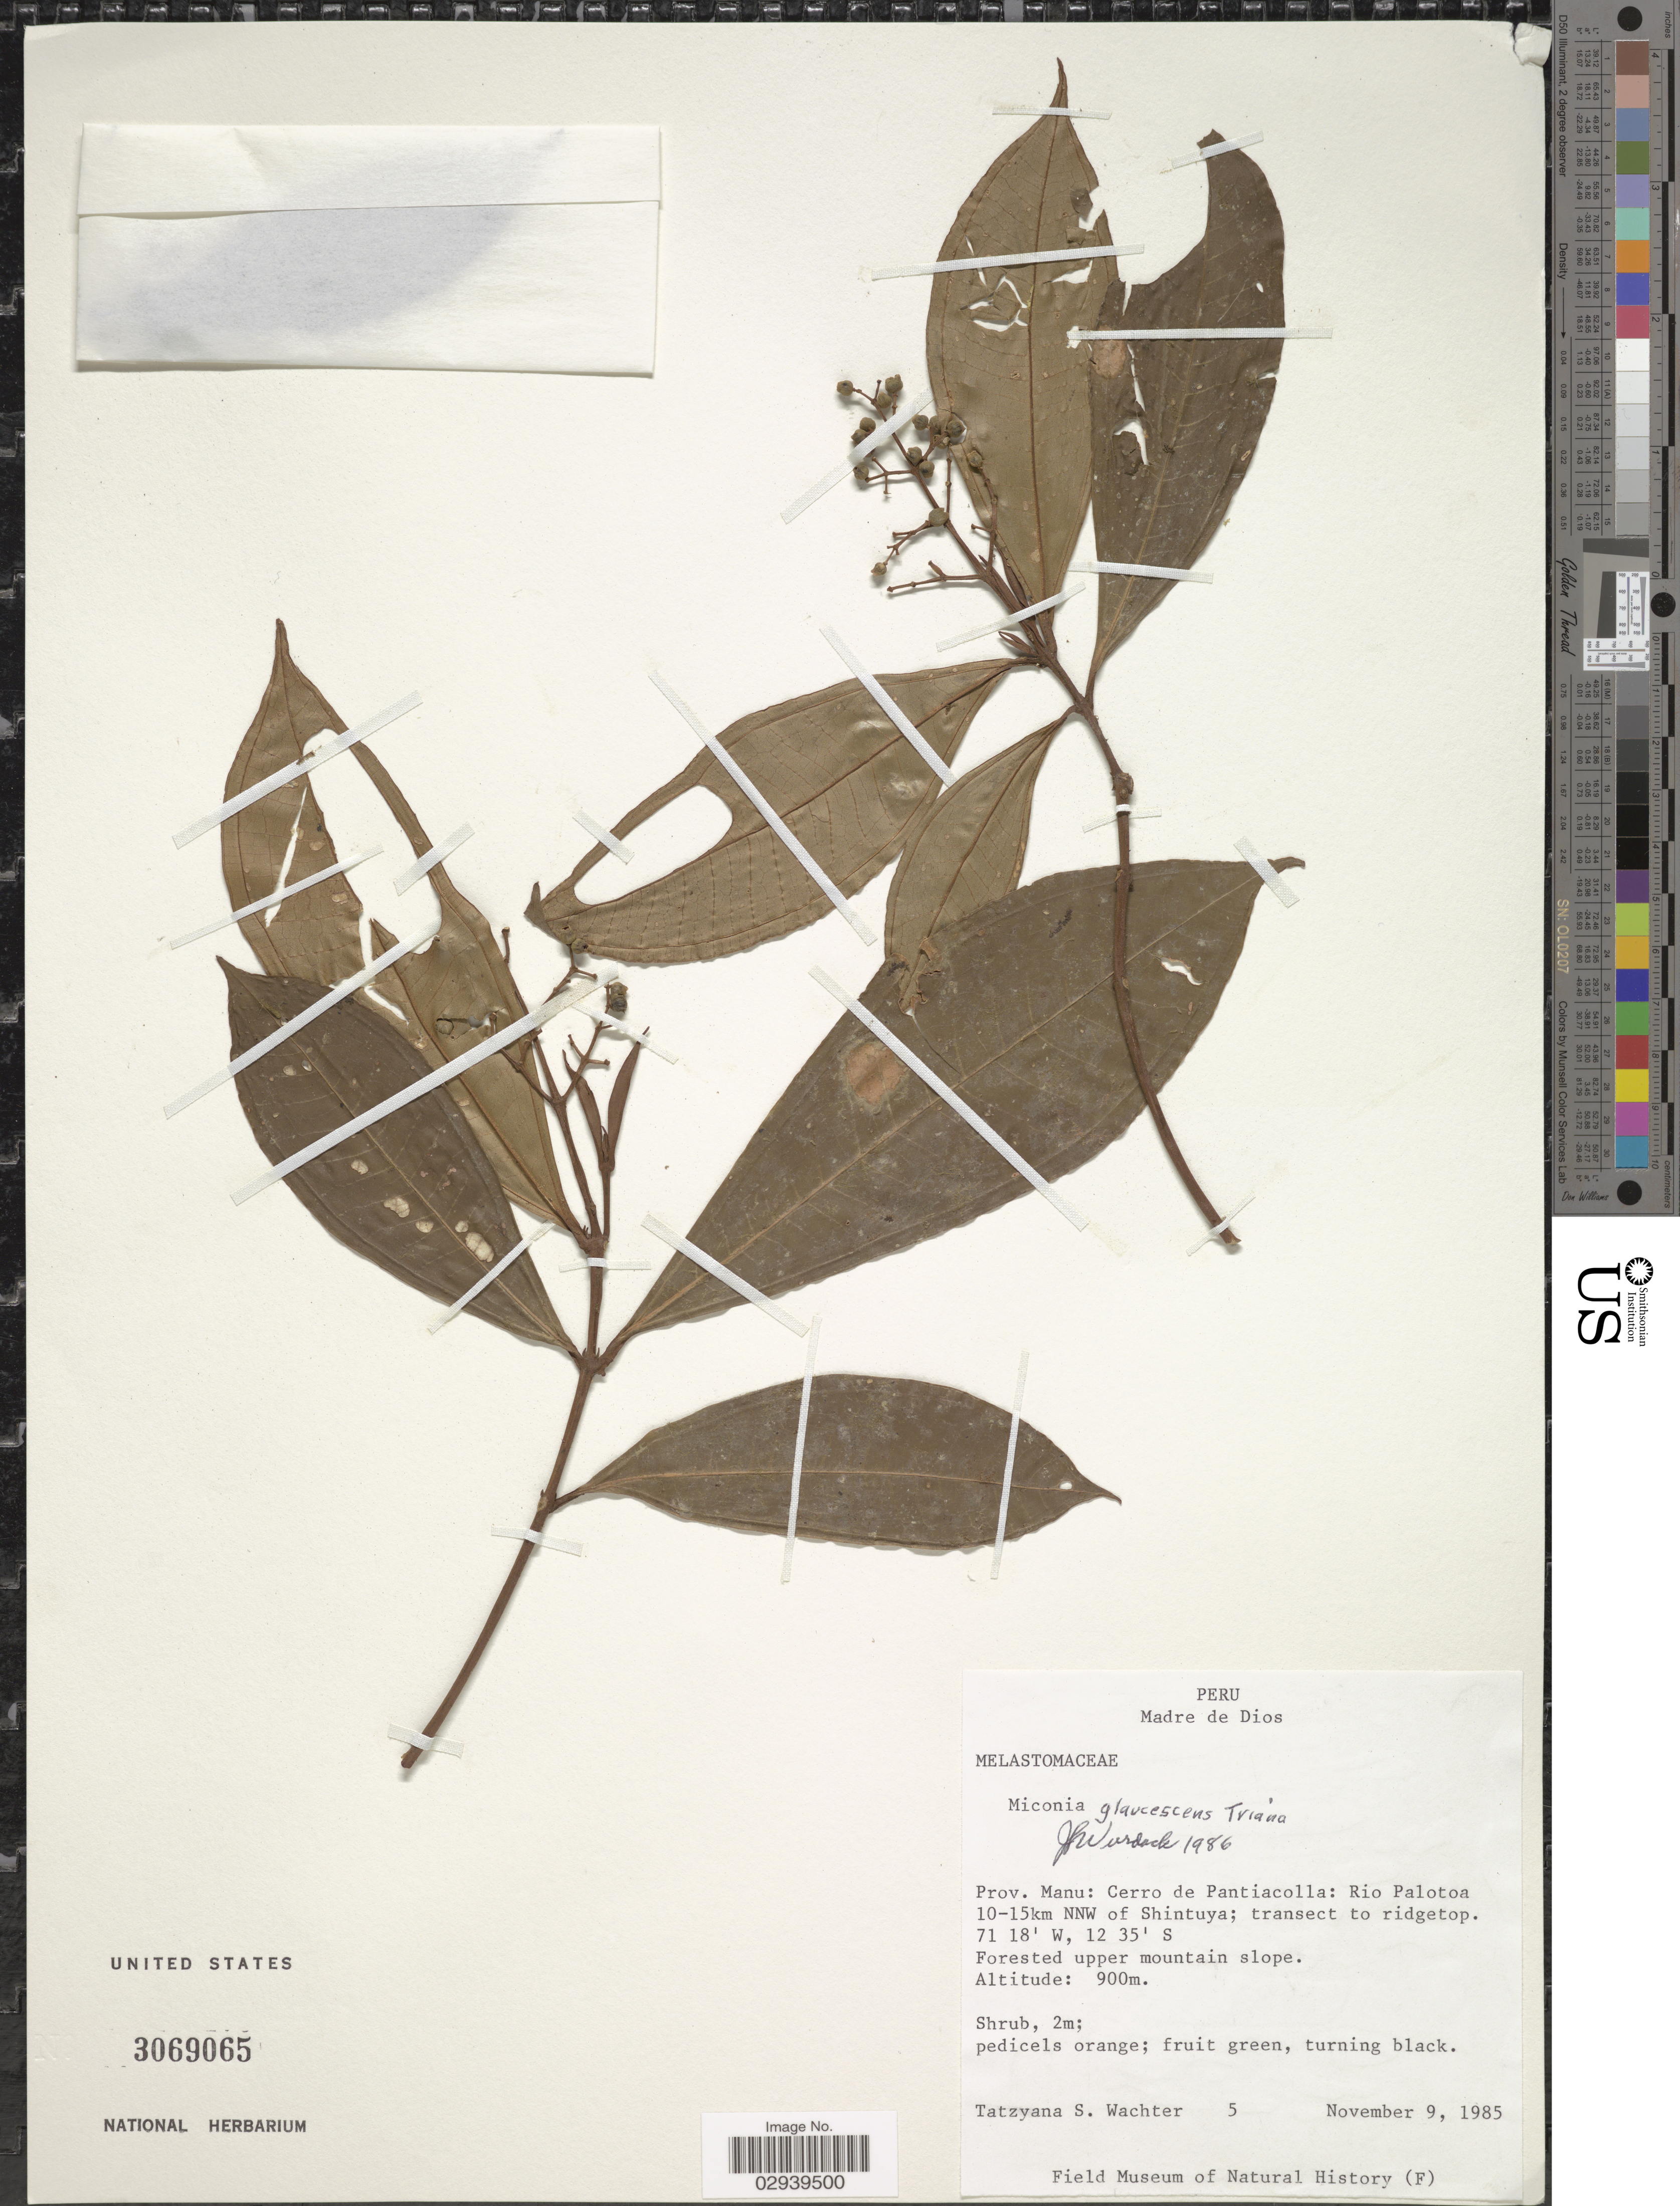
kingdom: Plantae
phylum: Tracheophyta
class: Magnoliopsida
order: Myrtales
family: Melastomataceae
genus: Miconia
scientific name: Miconia glaucescens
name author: Triana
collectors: T. Wachter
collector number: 5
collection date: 1985-11-09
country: Peru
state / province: Madre de Dios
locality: Prov. Manu: Cerro de Pantiacolla: Rio Palotoa 10-15km NNW of Shintuya.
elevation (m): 900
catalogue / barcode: US 3069065